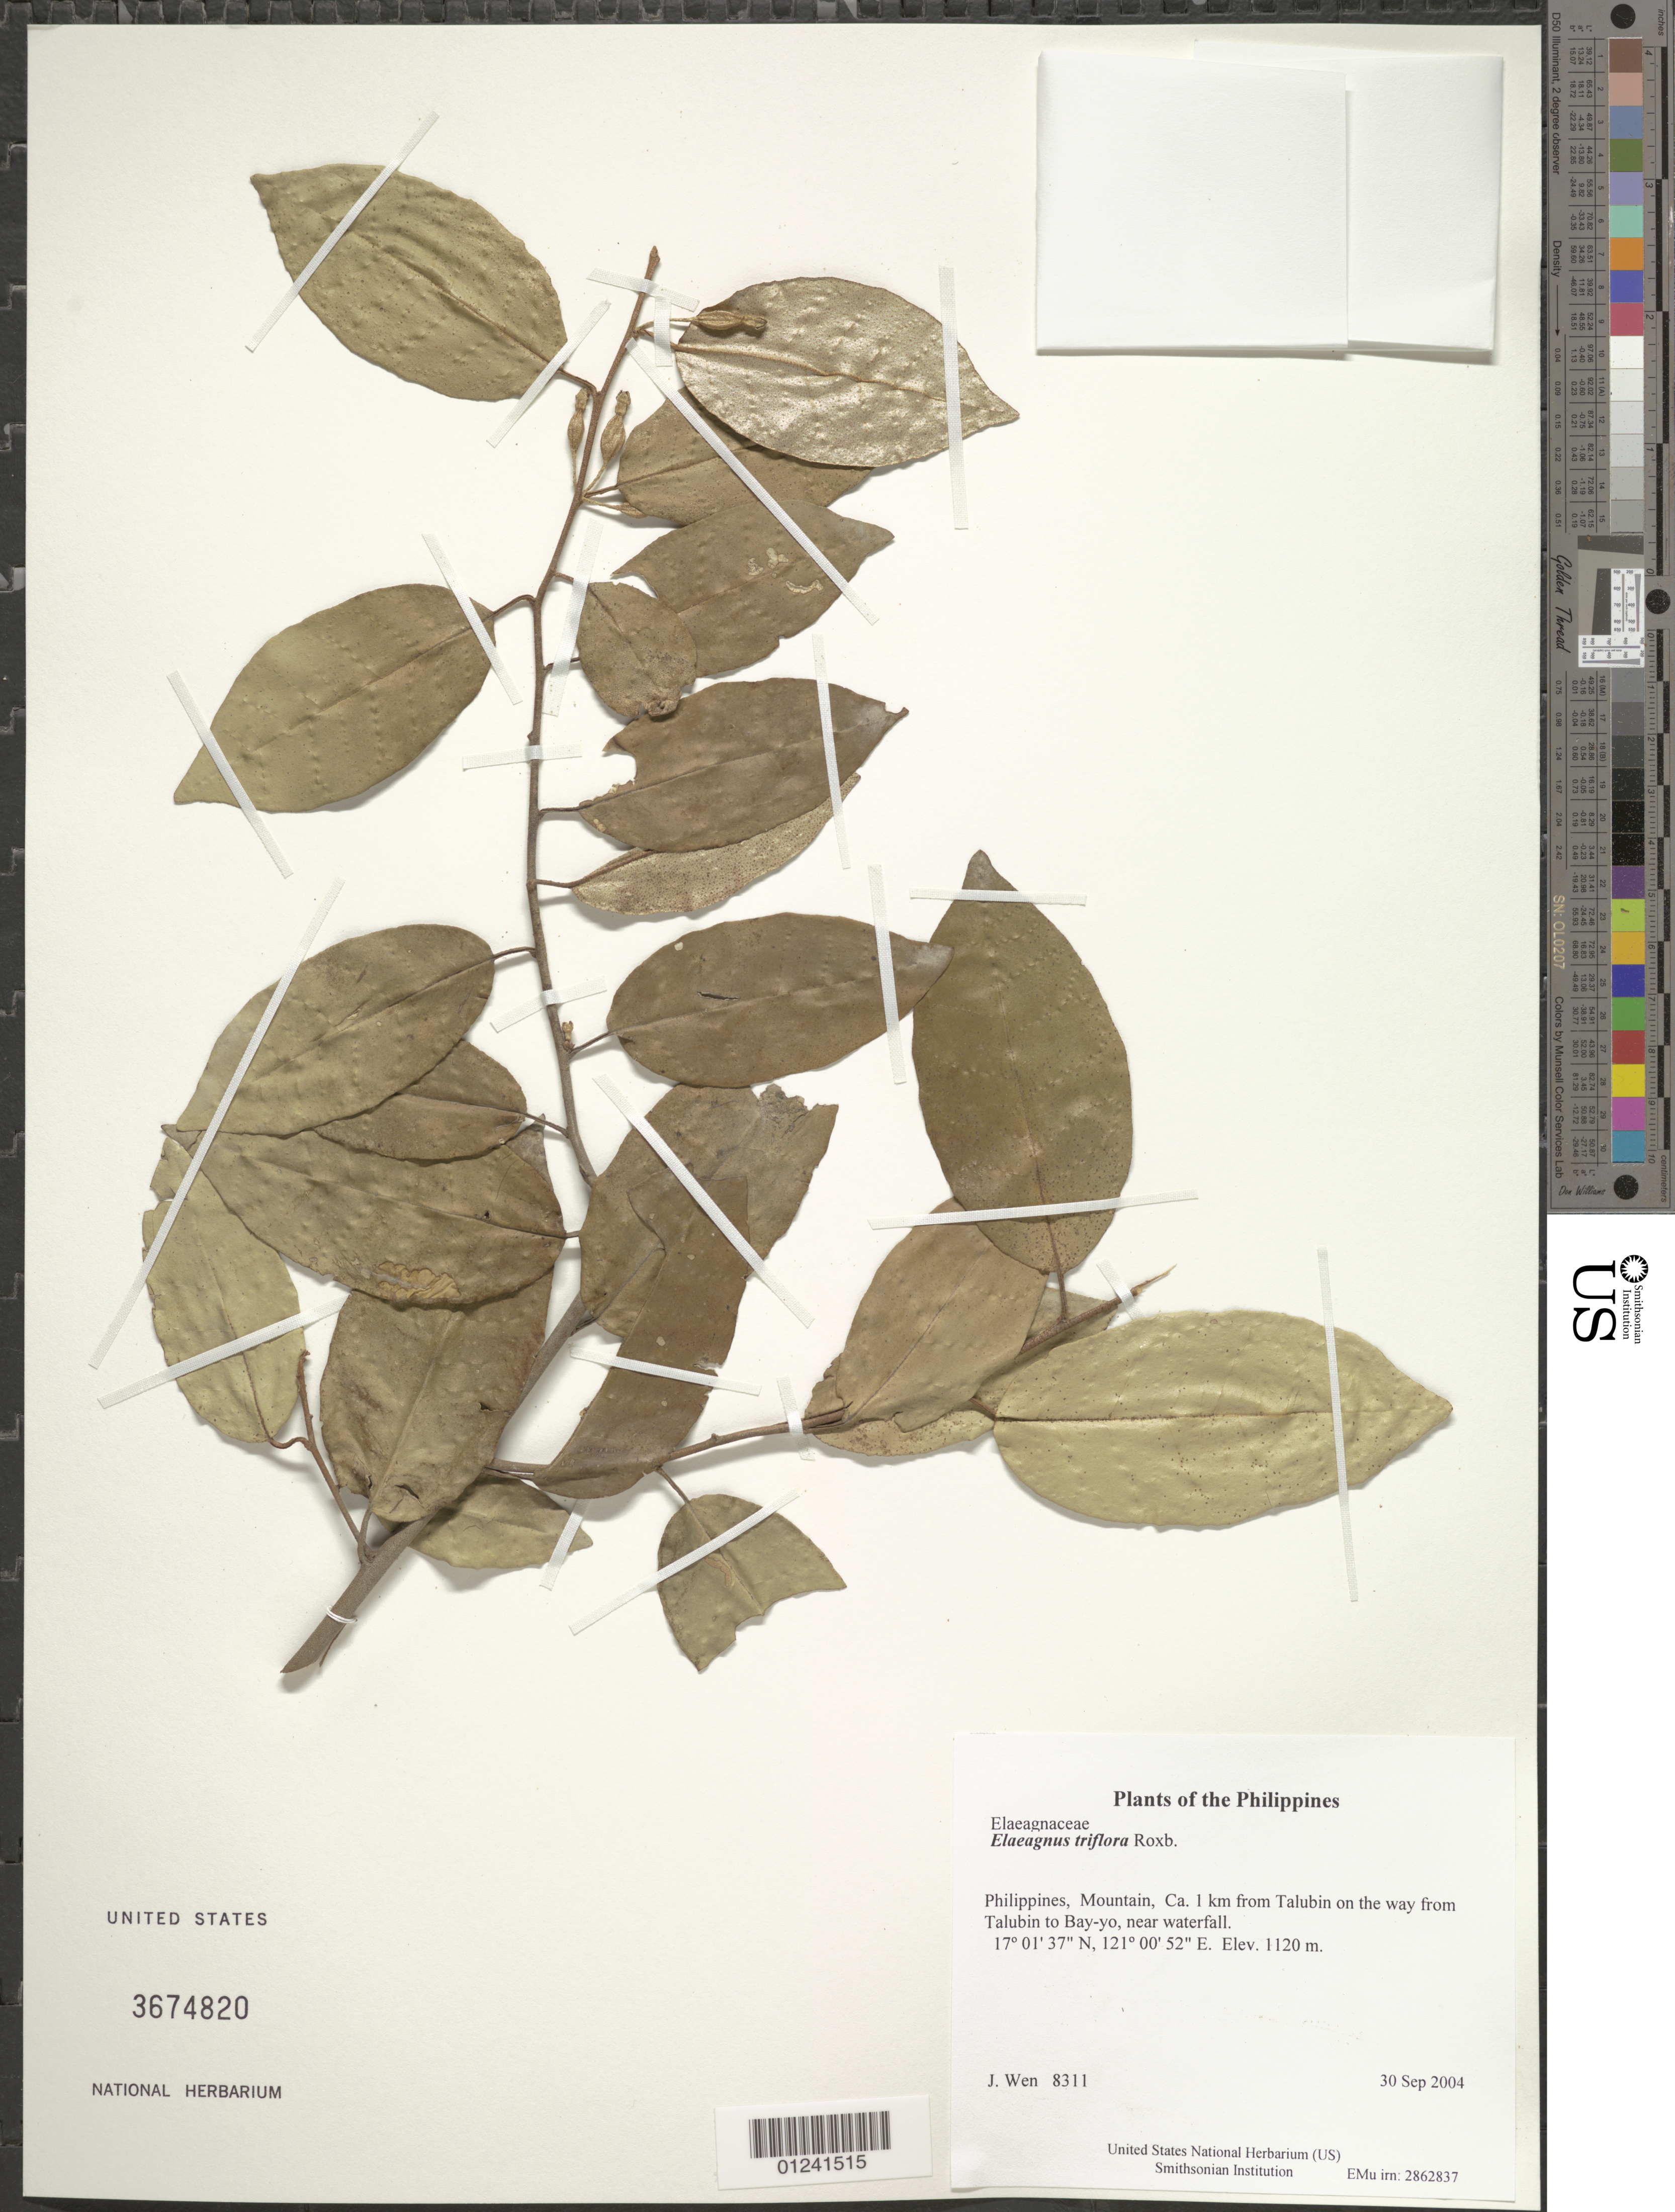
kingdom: Plantae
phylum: Tracheophyta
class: Magnoliopsida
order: Rosales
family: Elaeagnaceae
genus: Elaeagnus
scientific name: Elaeagnus triflora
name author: Roxb.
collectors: J. Wen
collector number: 8311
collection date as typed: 30 Sep 2004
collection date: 2004-09-30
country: Philippines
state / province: Cordillera (Administrative Region)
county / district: Mountain province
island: Luzon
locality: Ca. 1 km from Talubin on the way from Talubin to Bay-yo, near waterfall.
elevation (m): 1120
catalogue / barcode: US 3674820